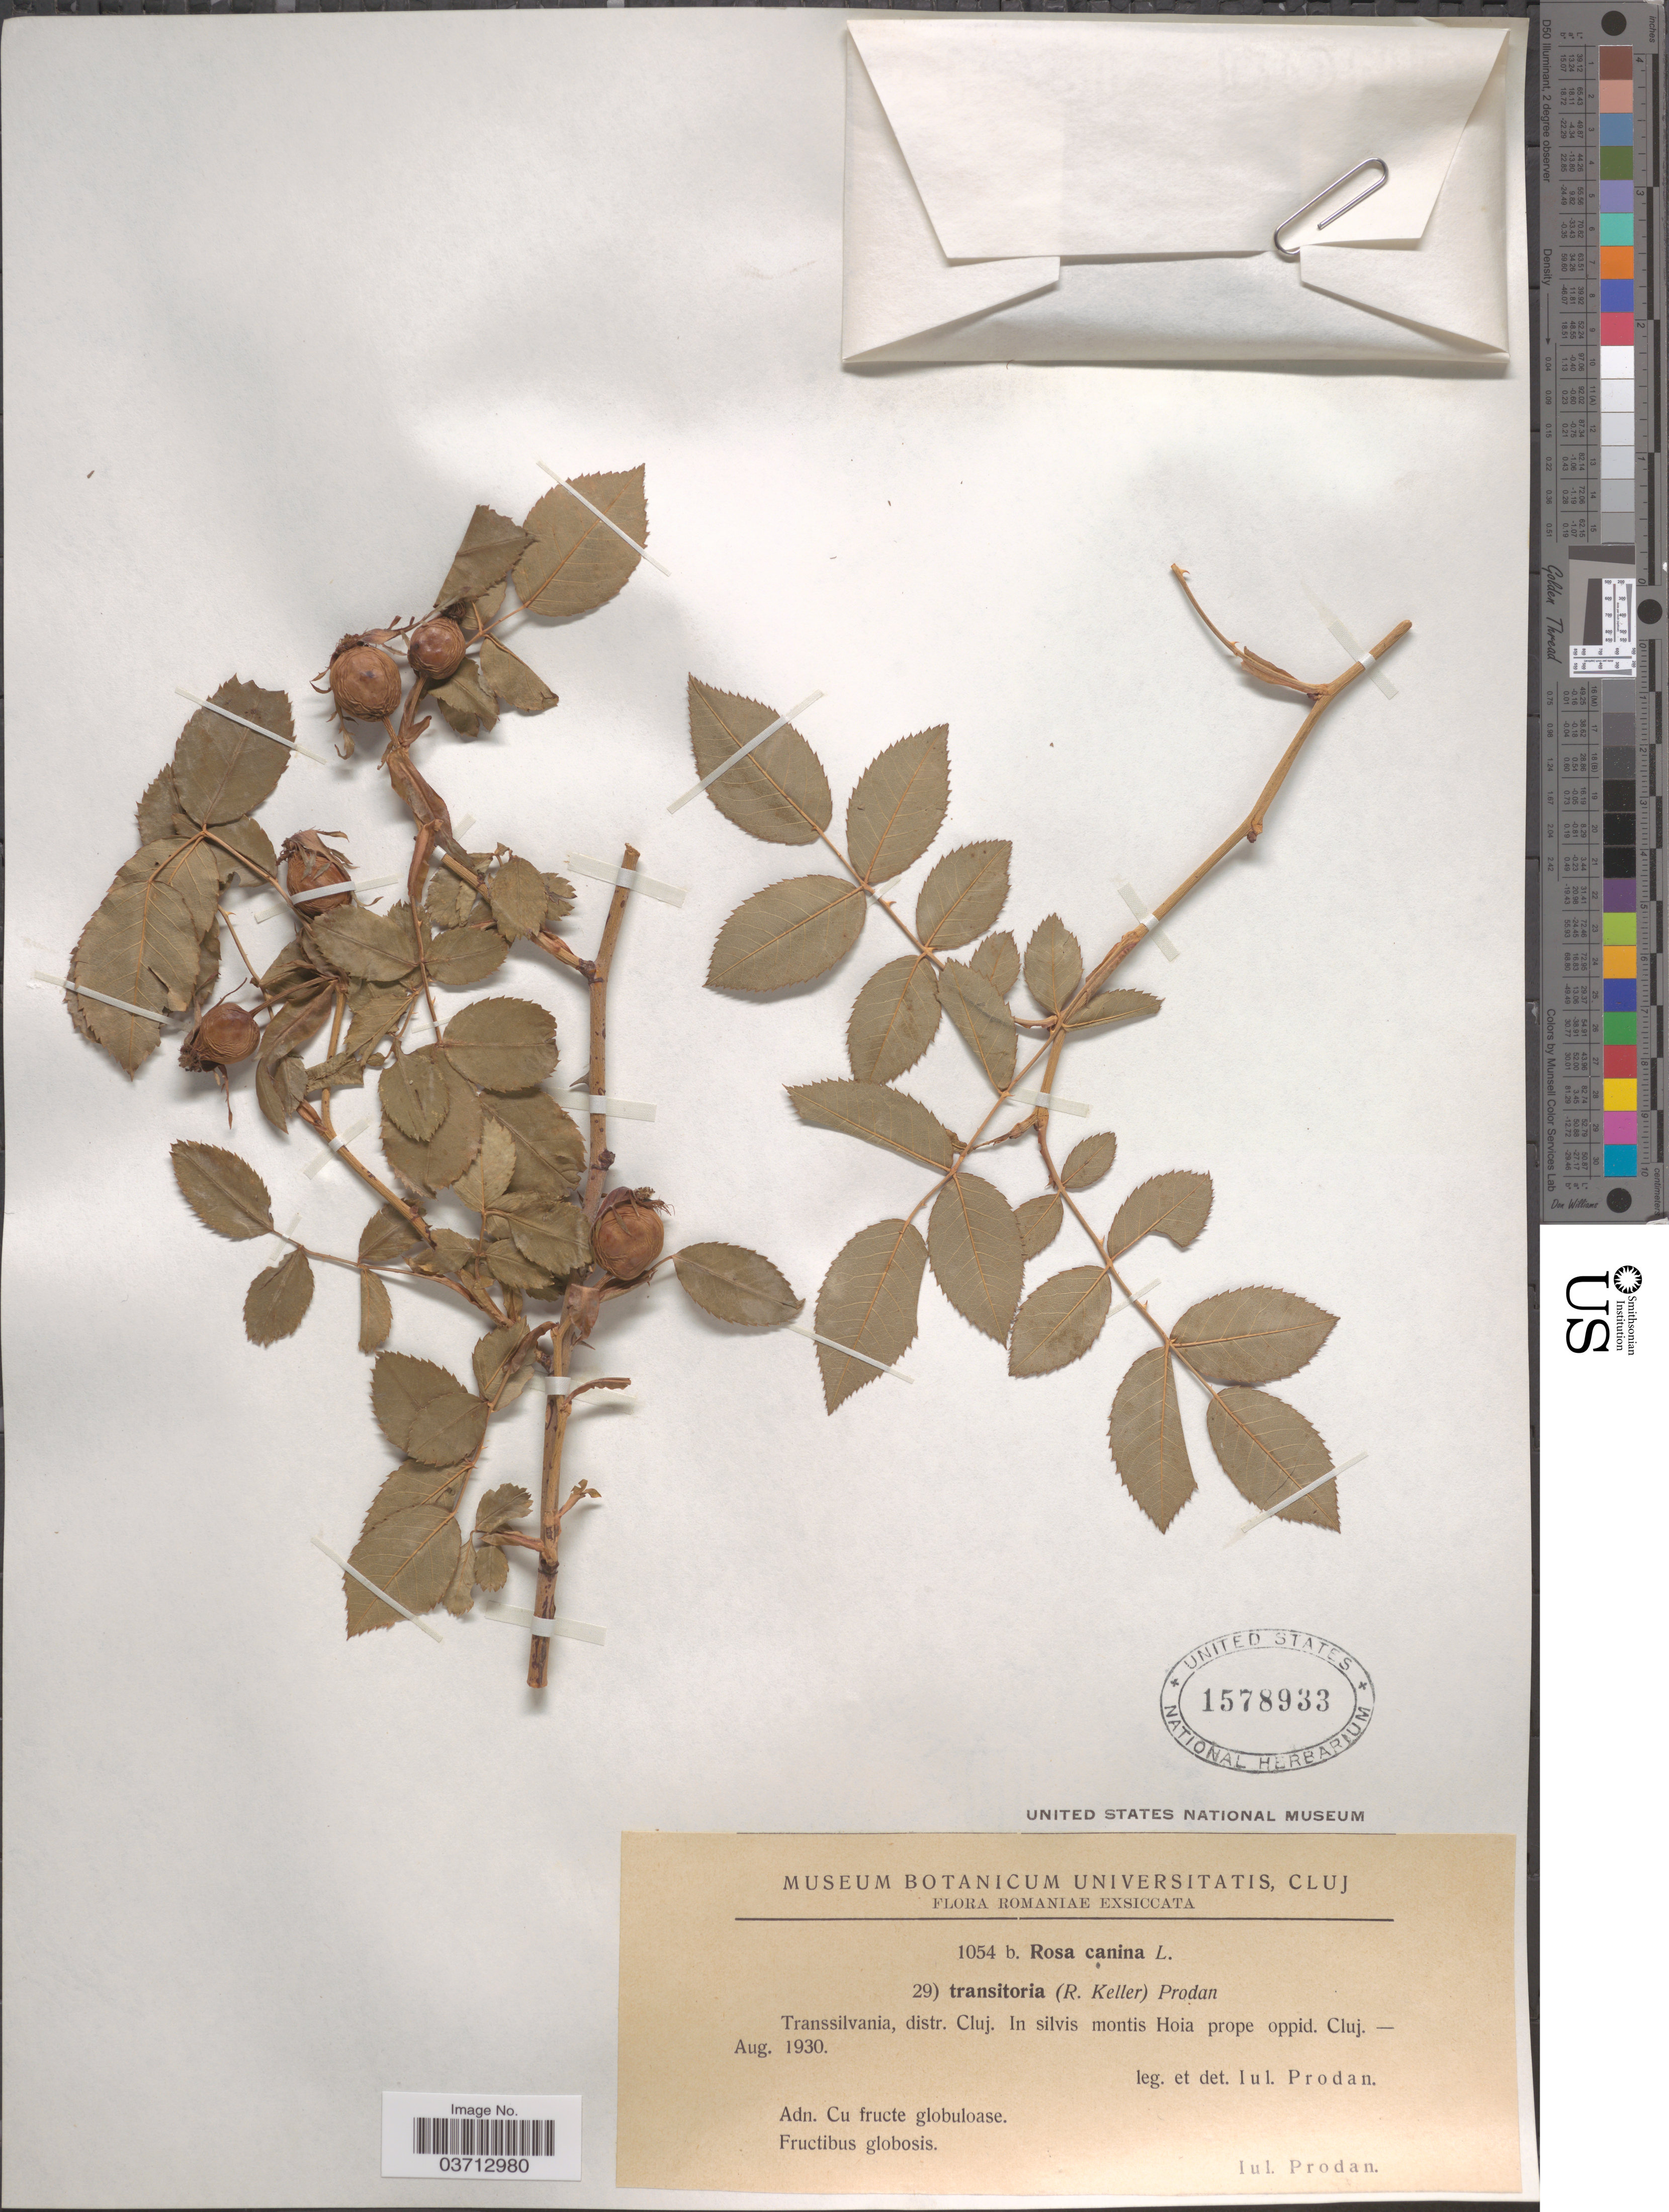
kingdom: Plantae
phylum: Tracheophyta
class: Magnoliopsida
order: Rosales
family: Rosaceae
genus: Rosa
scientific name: Rosa canina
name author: L.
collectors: J. Prodan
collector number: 1054b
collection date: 1930-08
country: Romania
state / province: Cluj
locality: Romaniae. Transsilvania, distr. Cluj. In silvis montis Hoia prope oppid. Cluj.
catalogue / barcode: US 1578933